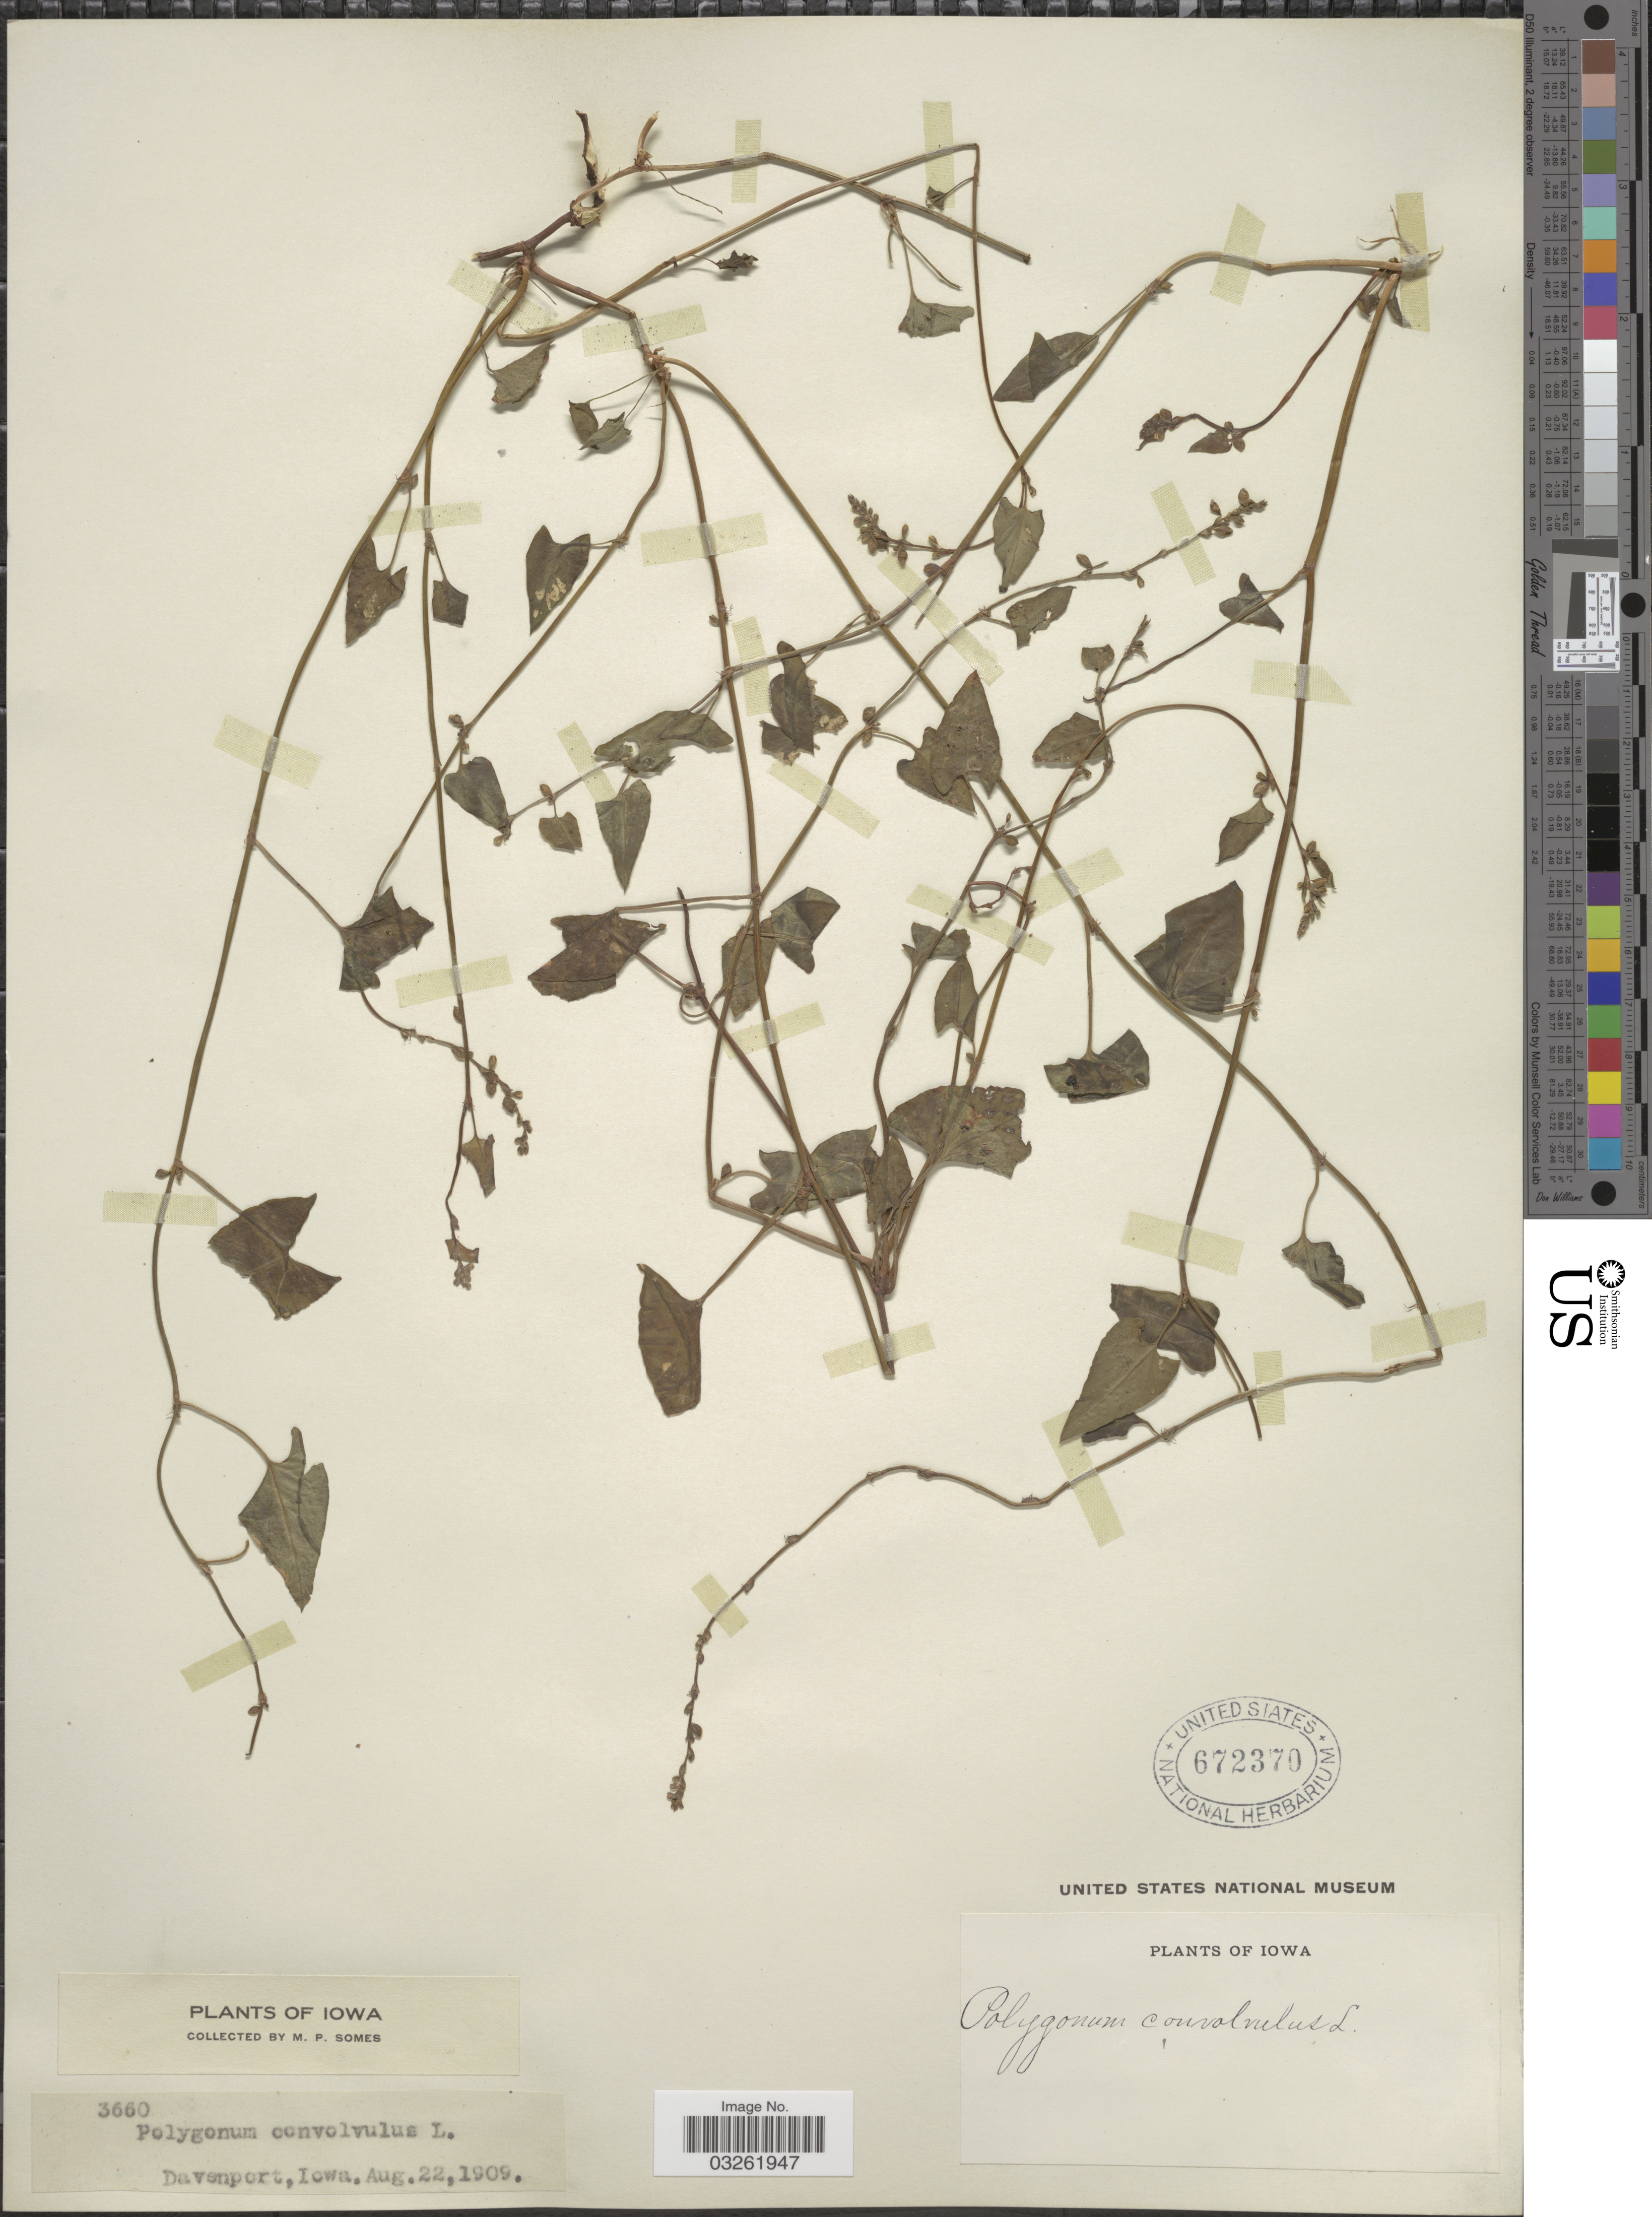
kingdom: Plantae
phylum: Tracheophyta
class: Magnoliopsida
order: Caryophyllales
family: Polygonaceae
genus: Fallopia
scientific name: Fallopia convolvulus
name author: (L.) Á. Löve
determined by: Strong, M. T., (US), Smithsonian Institution - National Museum of Natural History (UNITED STATES)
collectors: M. Somes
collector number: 3660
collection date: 1909-08-22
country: United States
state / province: Iowa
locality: Davenport.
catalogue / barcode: US 672370